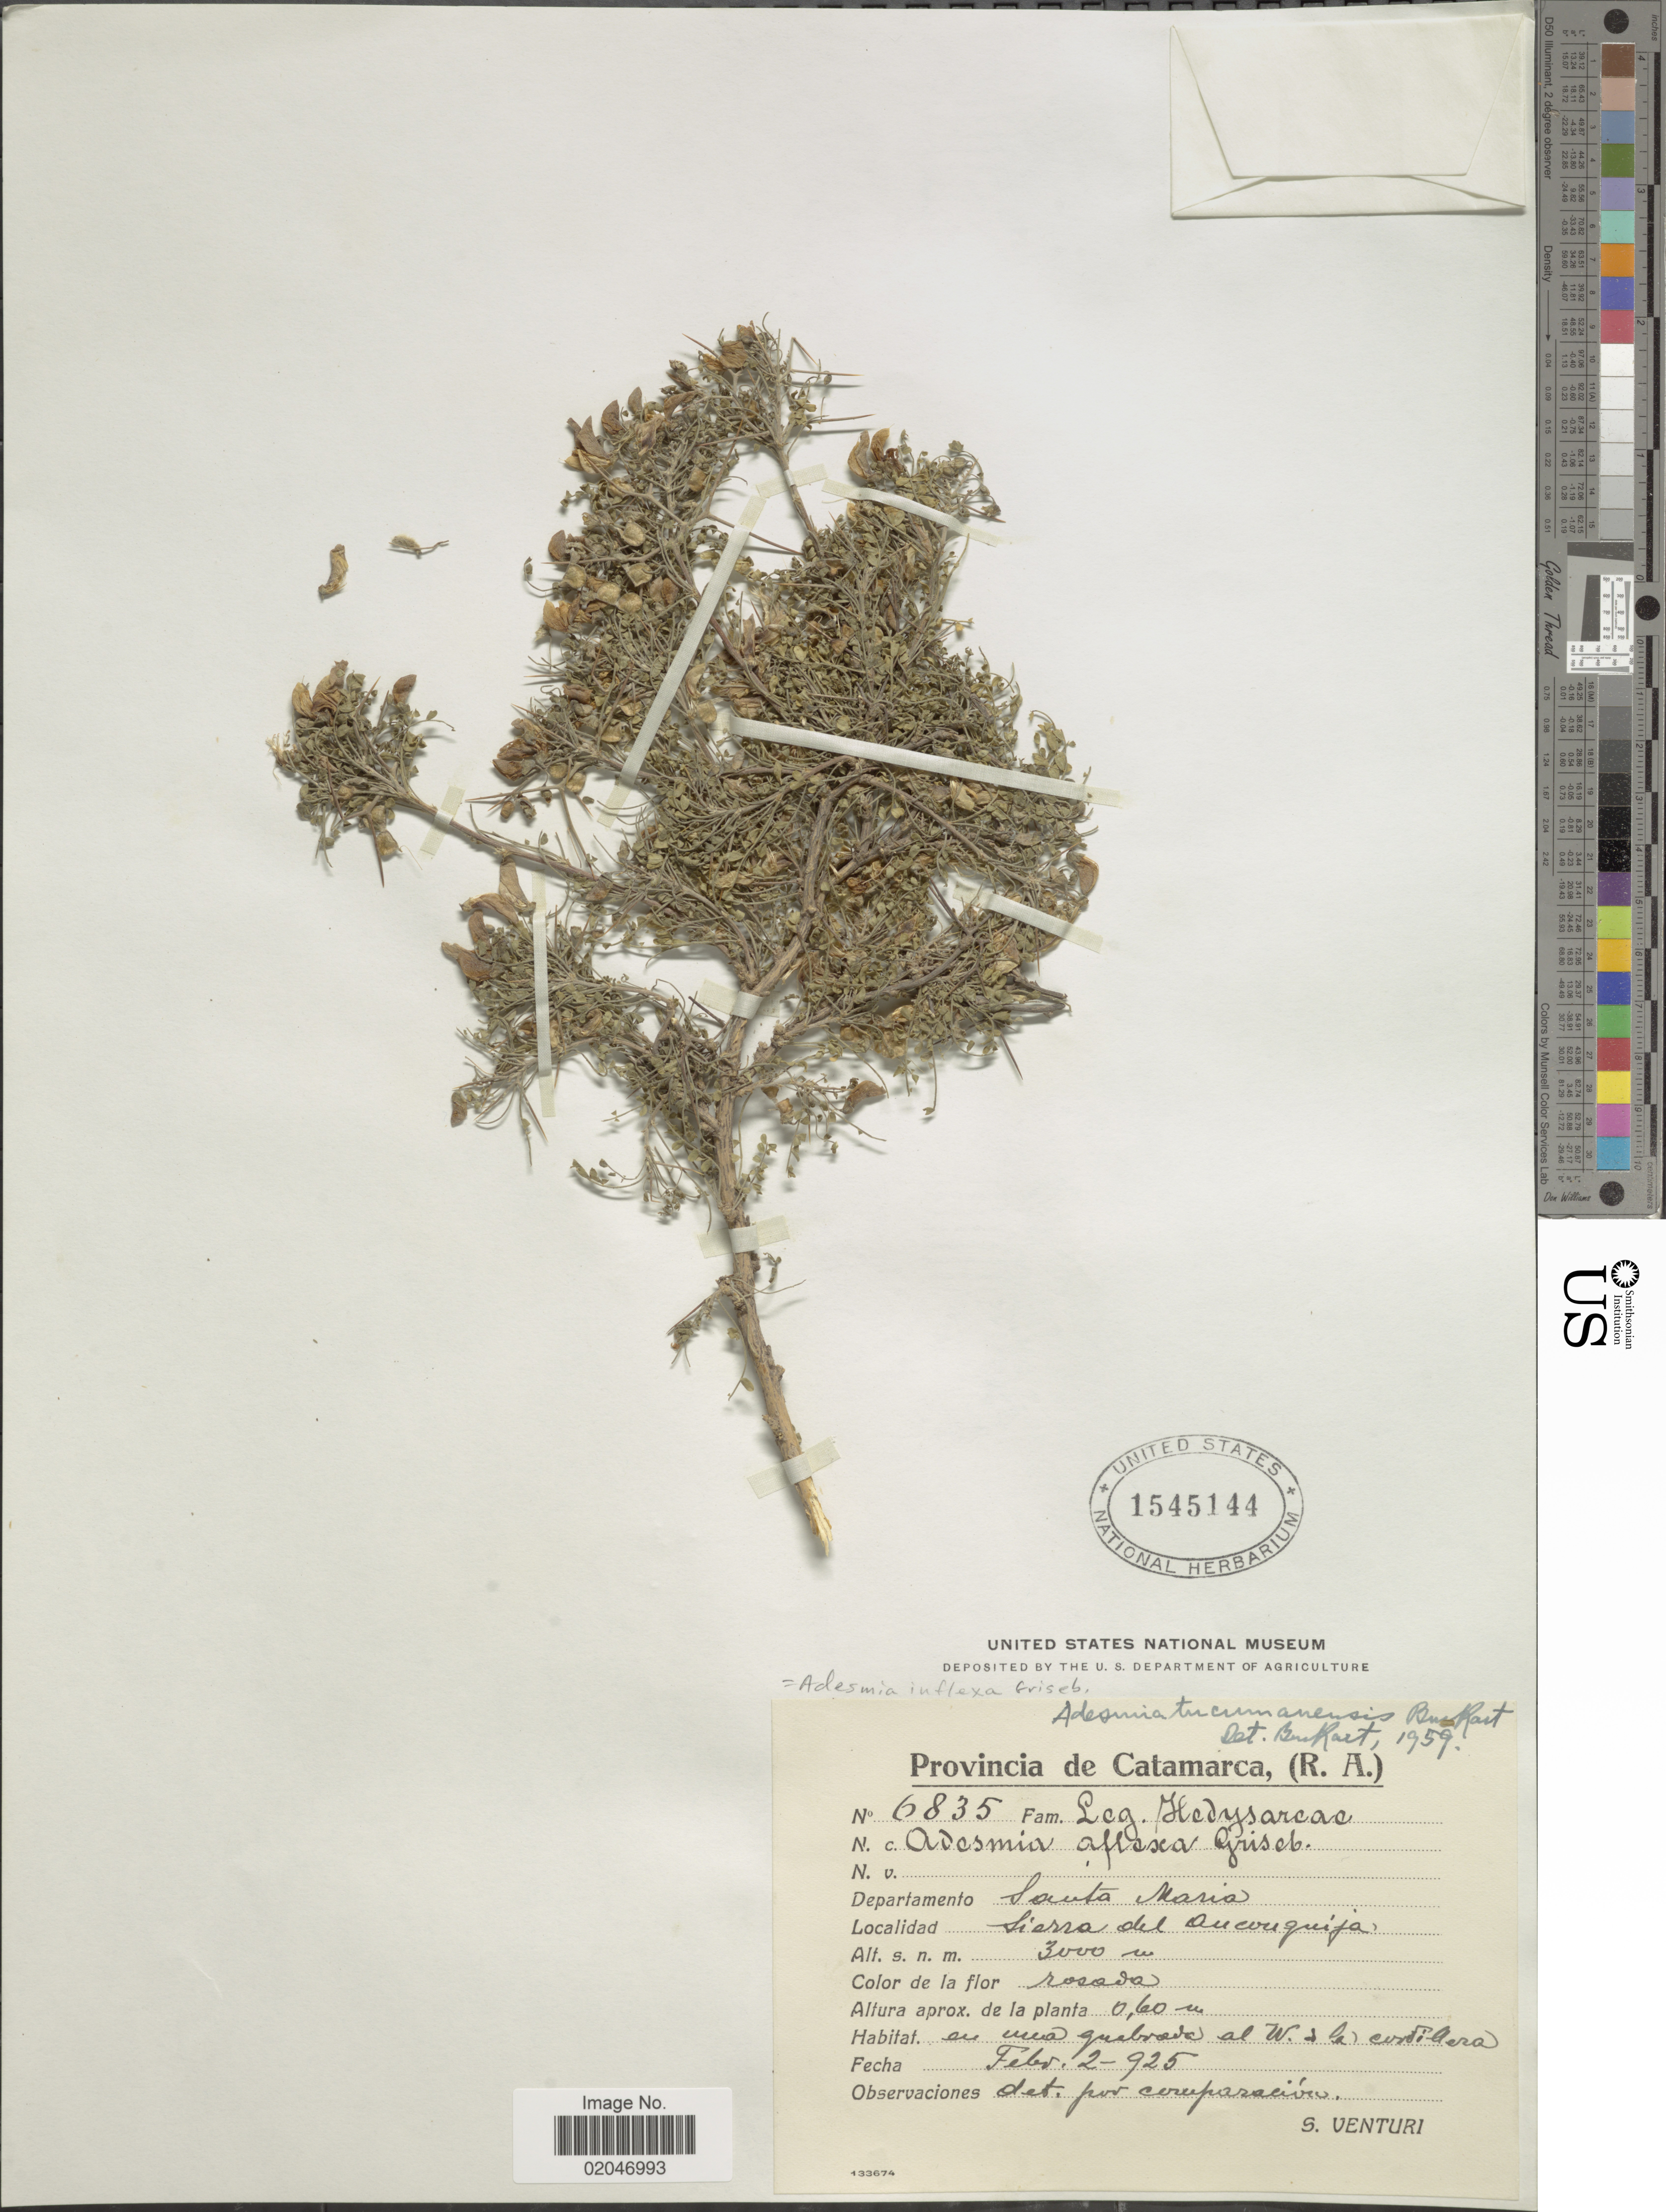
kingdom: Plantae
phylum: Tracheophyta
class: Magnoliopsida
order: Fabales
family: Fabaceae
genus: Adesmia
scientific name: Adesmia inflexa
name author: Griseb.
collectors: S. Venturi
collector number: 6835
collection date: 1925-02-02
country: Argentina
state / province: Catamarca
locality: (R.A.), Departamento Santa Maria, Sierra del Anconquija, en una quebrada al W. de la cordillera.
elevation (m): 3000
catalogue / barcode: US 1545144